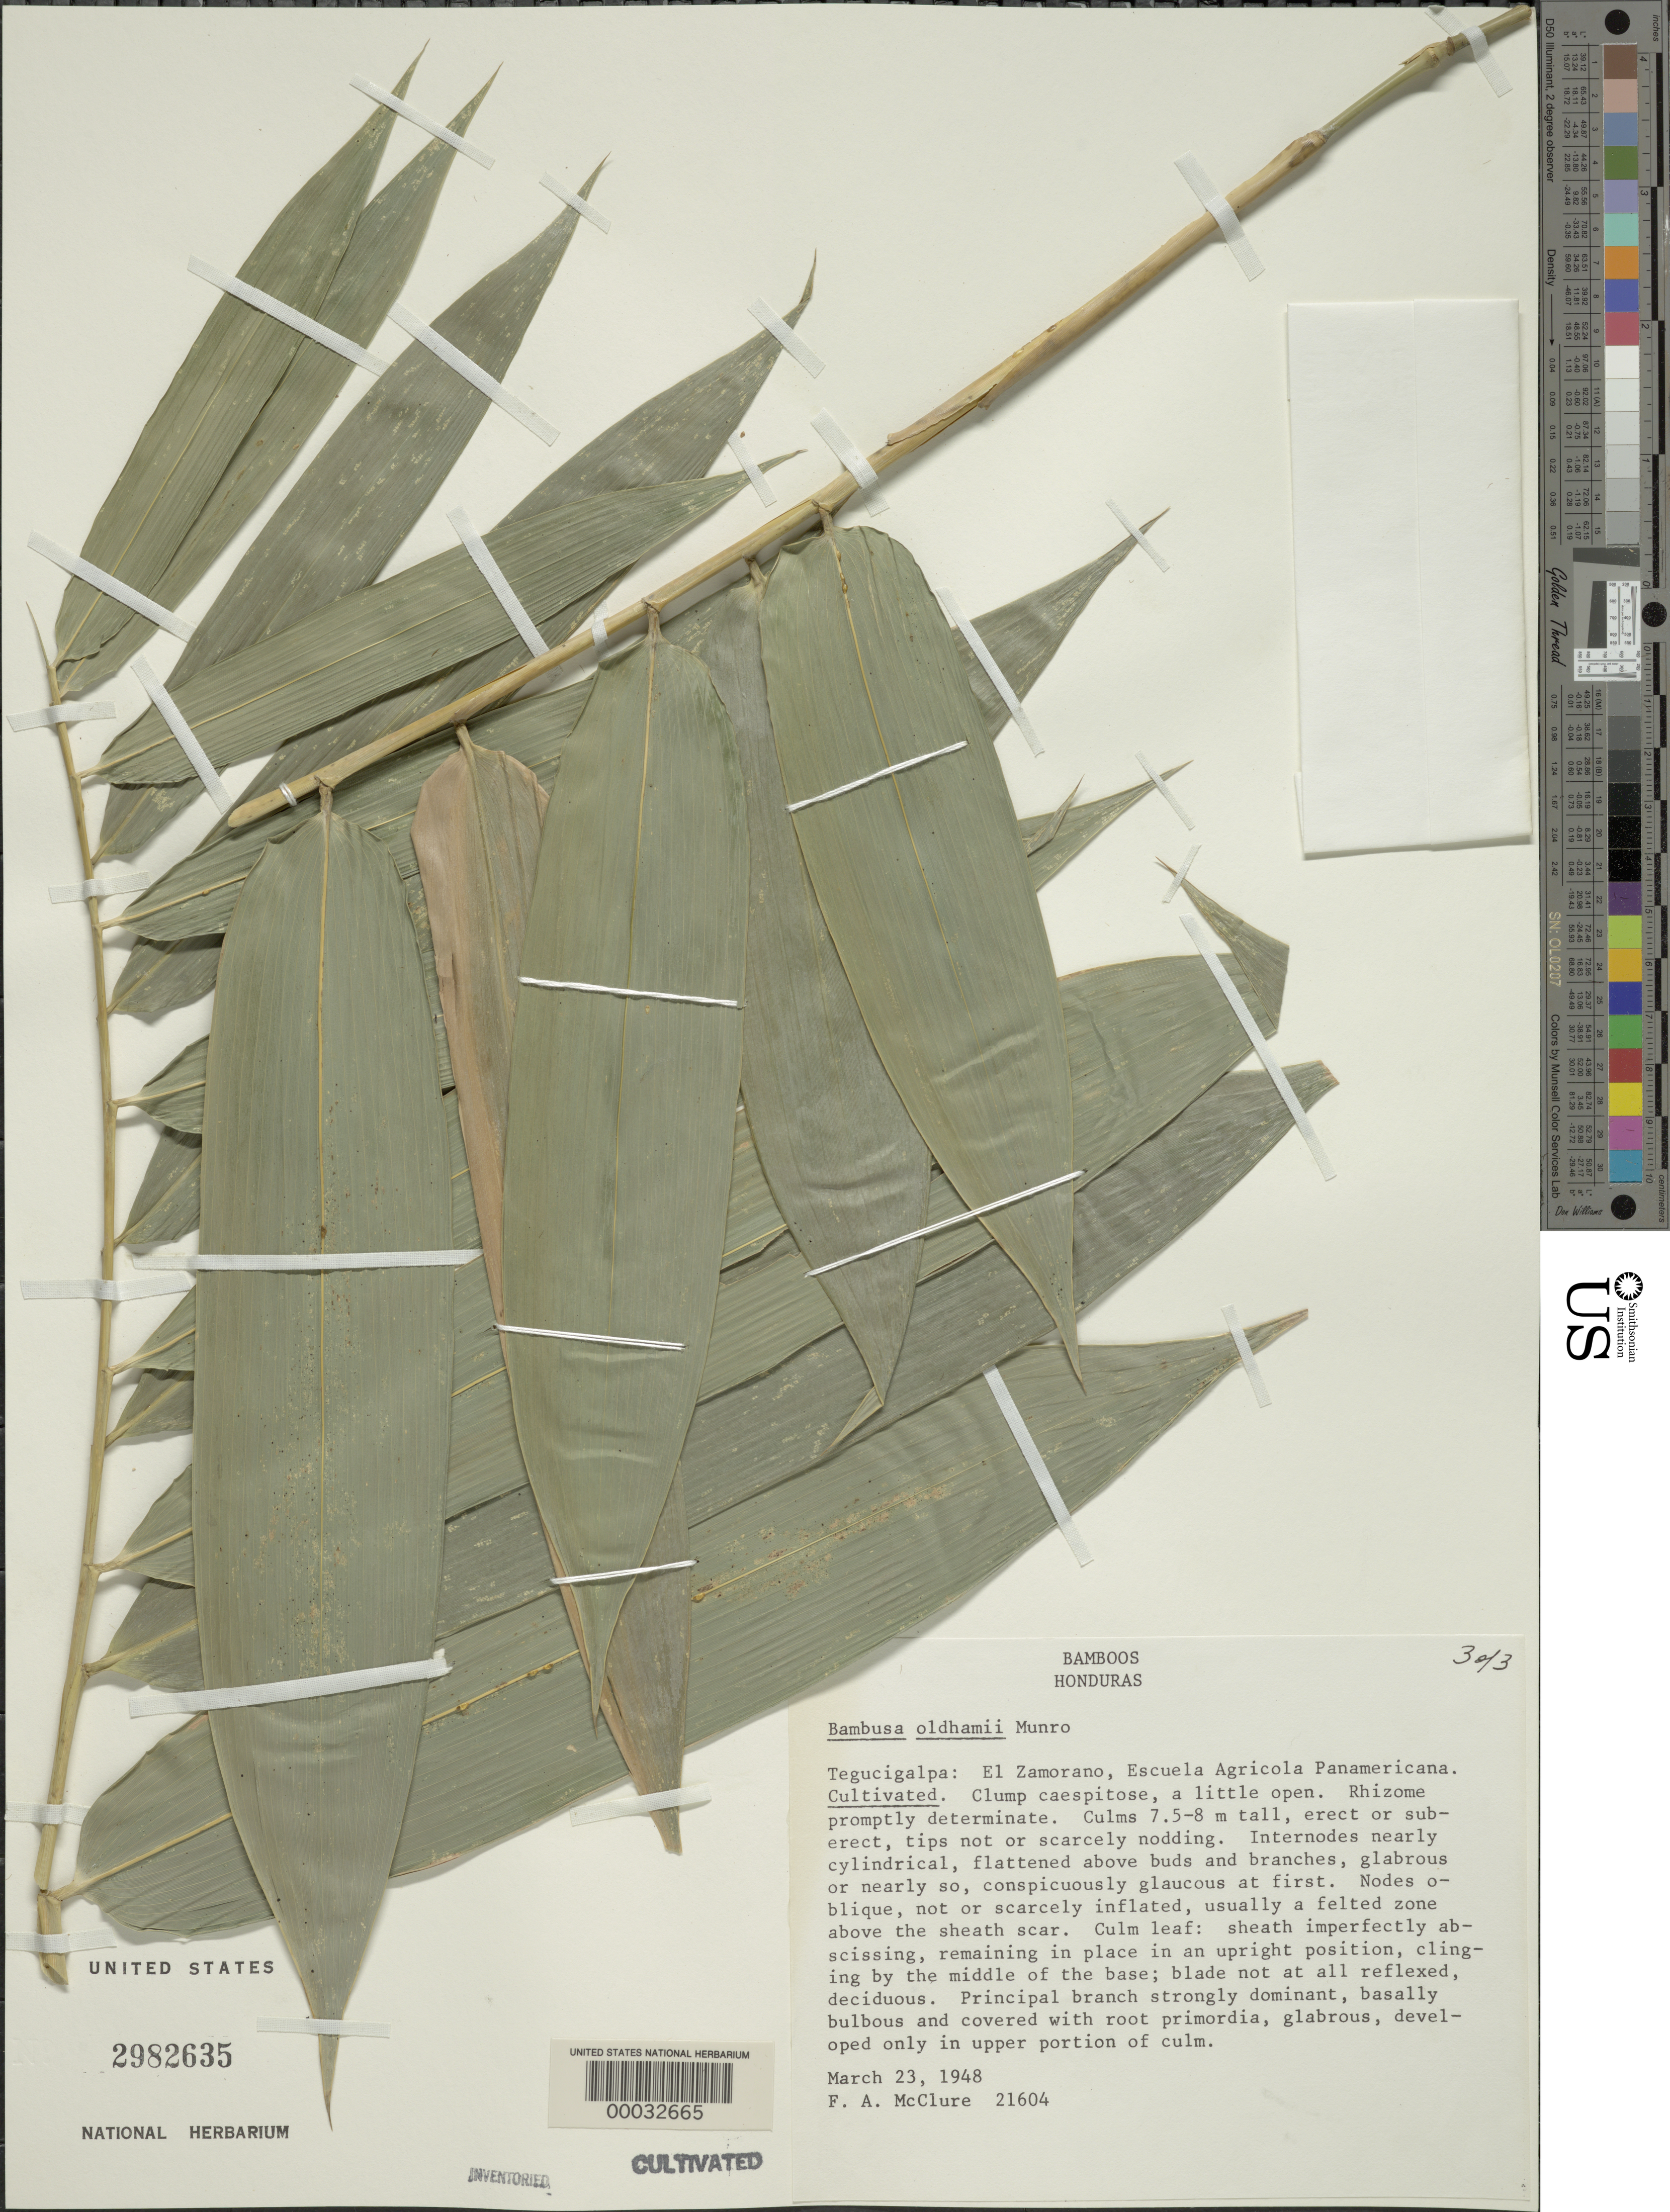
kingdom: Plantae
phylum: Tracheophyta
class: Liliopsida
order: Poales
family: Poaceae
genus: Bambusa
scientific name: Bambusa oldhamii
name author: Munro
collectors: F. A. McClure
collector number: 21604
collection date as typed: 23 Mar 1948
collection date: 1948-03-23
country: Honduras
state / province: Fco. Morazán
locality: El Zamorano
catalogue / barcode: US 2982635